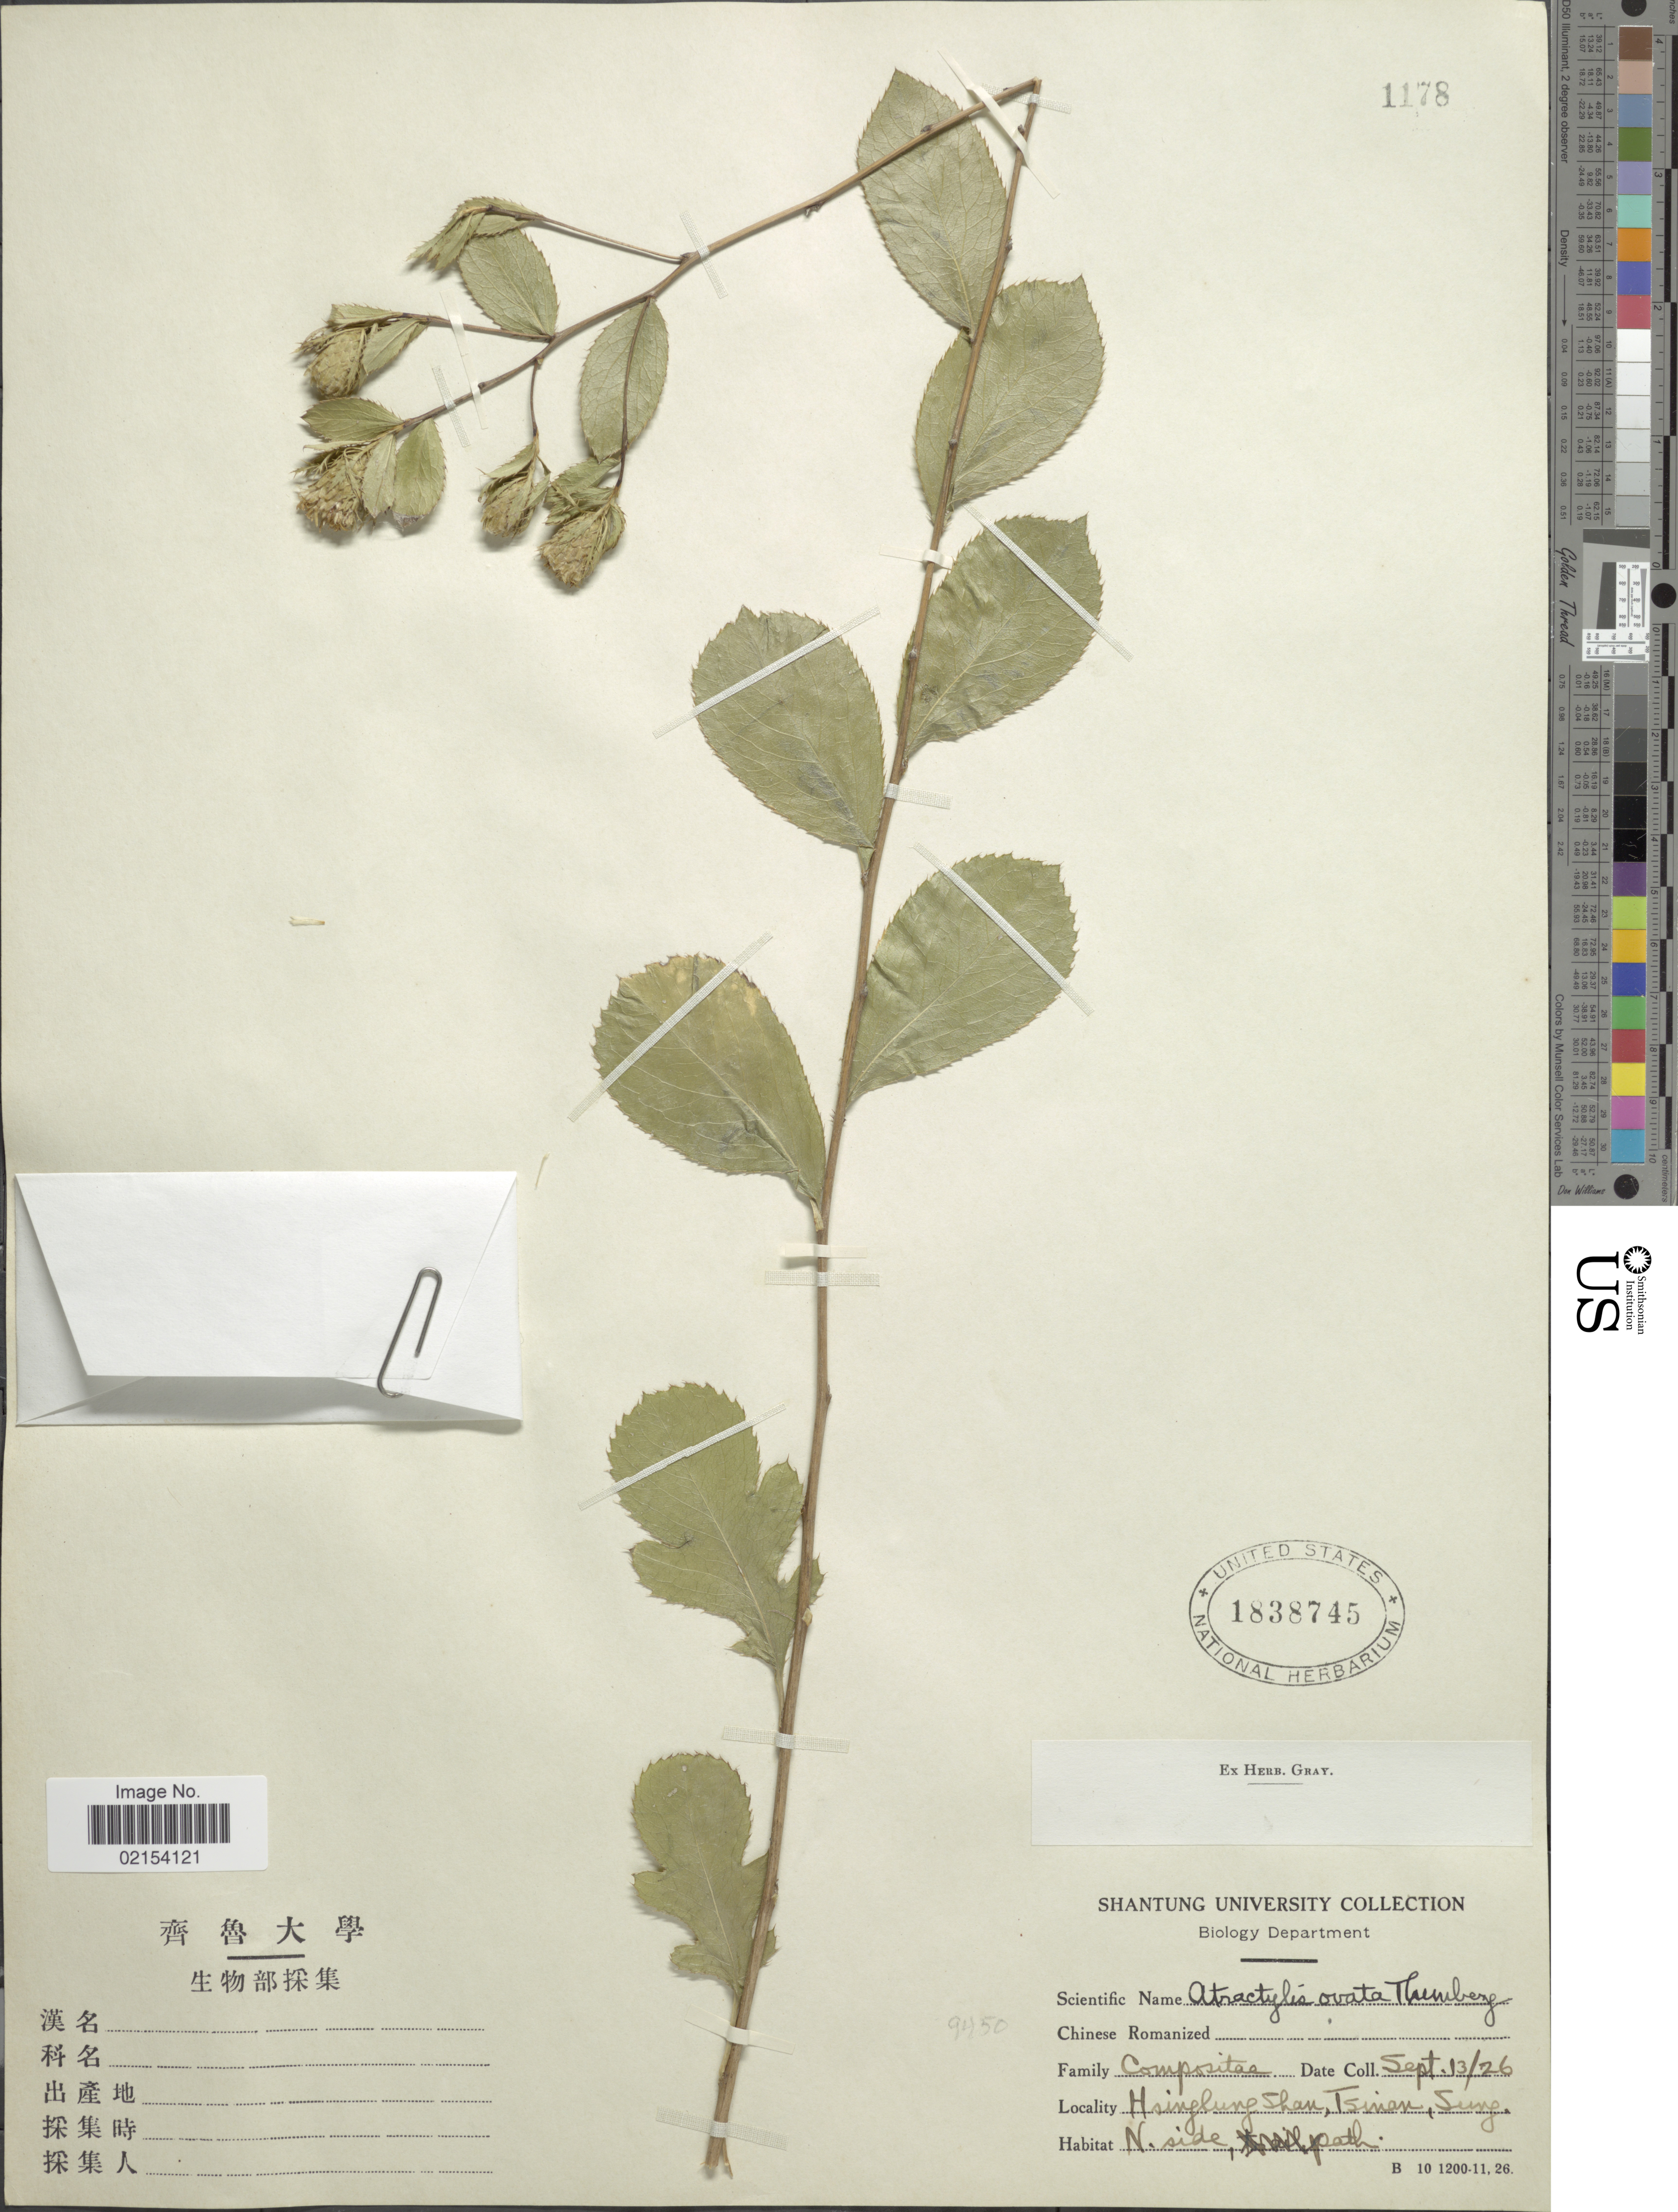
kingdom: Plantae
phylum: Tracheophyta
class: Magnoliopsida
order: Asterales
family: Asteraceae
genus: Atractylodes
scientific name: Atractylodes ovata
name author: (Thunb.) DC.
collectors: Shantung University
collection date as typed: Transcribed d/m/y: 13/9/26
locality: Hsinglung Shan, Tsinan, Sung.N side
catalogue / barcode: US 1838745